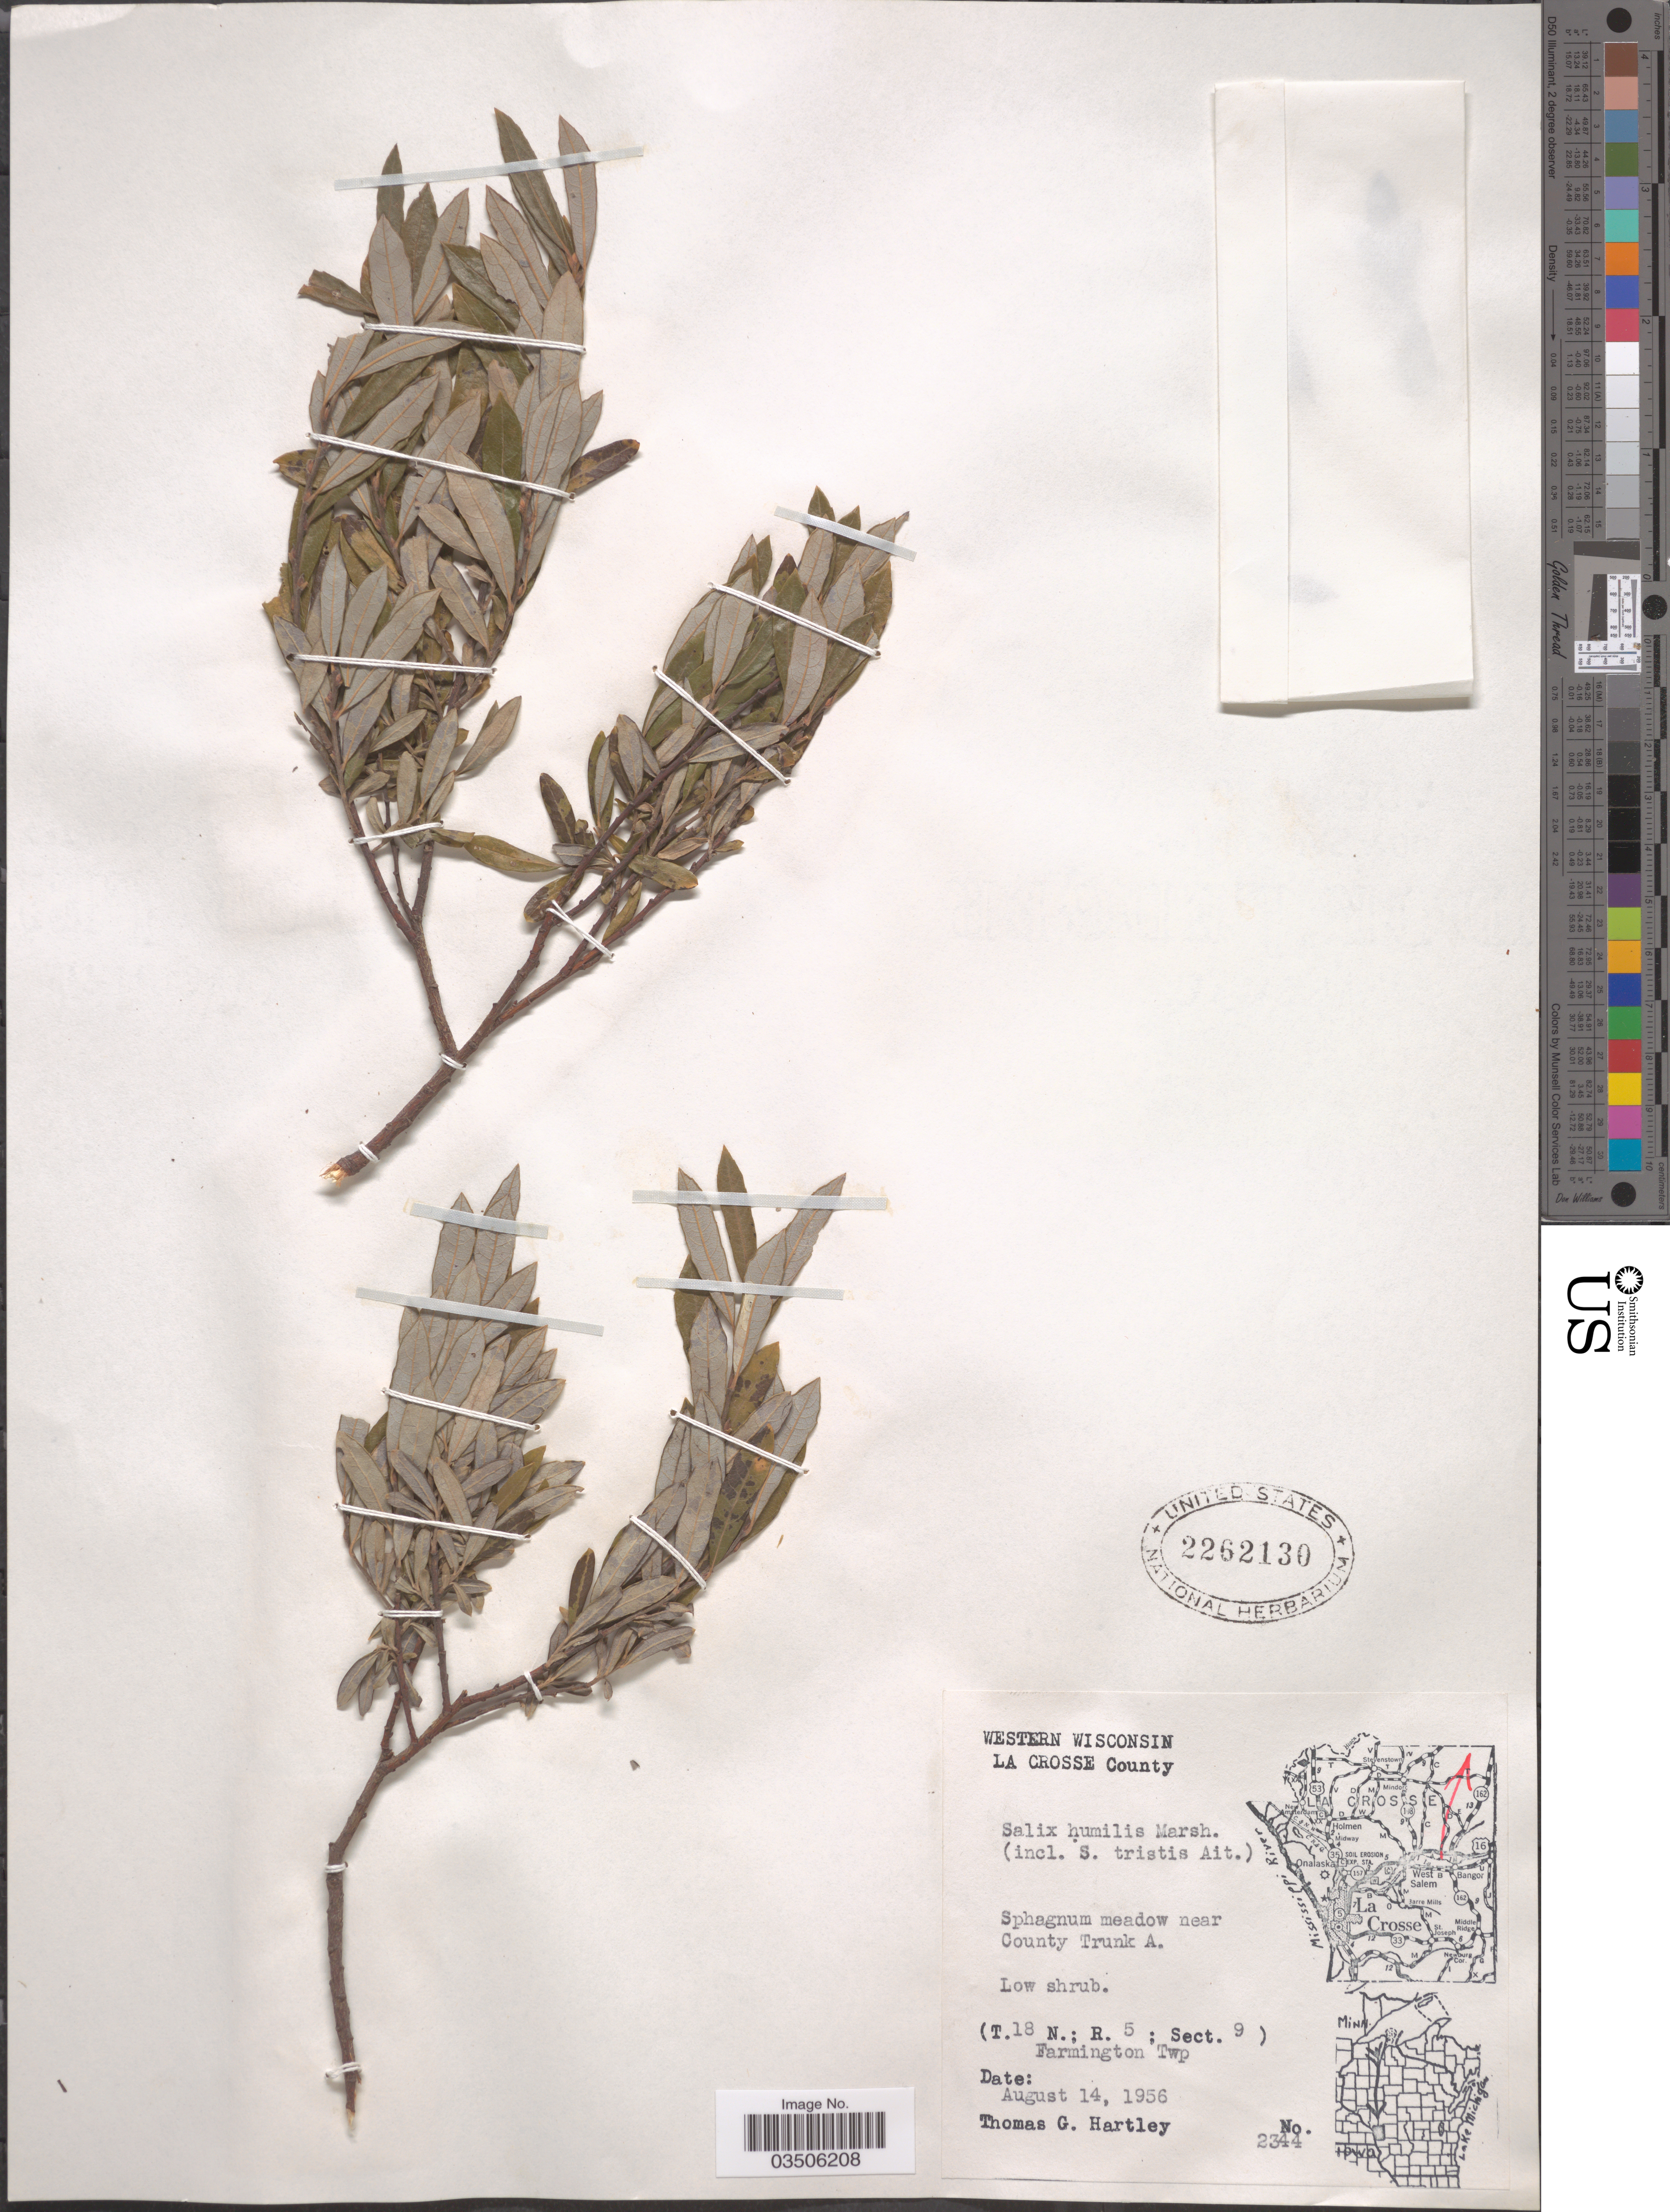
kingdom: Plantae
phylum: Tracheophyta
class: Magnoliopsida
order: Malpighiales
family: Salicaceae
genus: Salix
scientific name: Salix tristis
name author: Aiton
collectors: T. G. Hartley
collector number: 2344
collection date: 1956-08-14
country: United States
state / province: Wisconsin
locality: Western Wisconsin La Crosse County. Meadow near County Trunk A. (T. 18 N.; R. 5 ; Sect. 9) Farmington twp.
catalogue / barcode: US 2262130